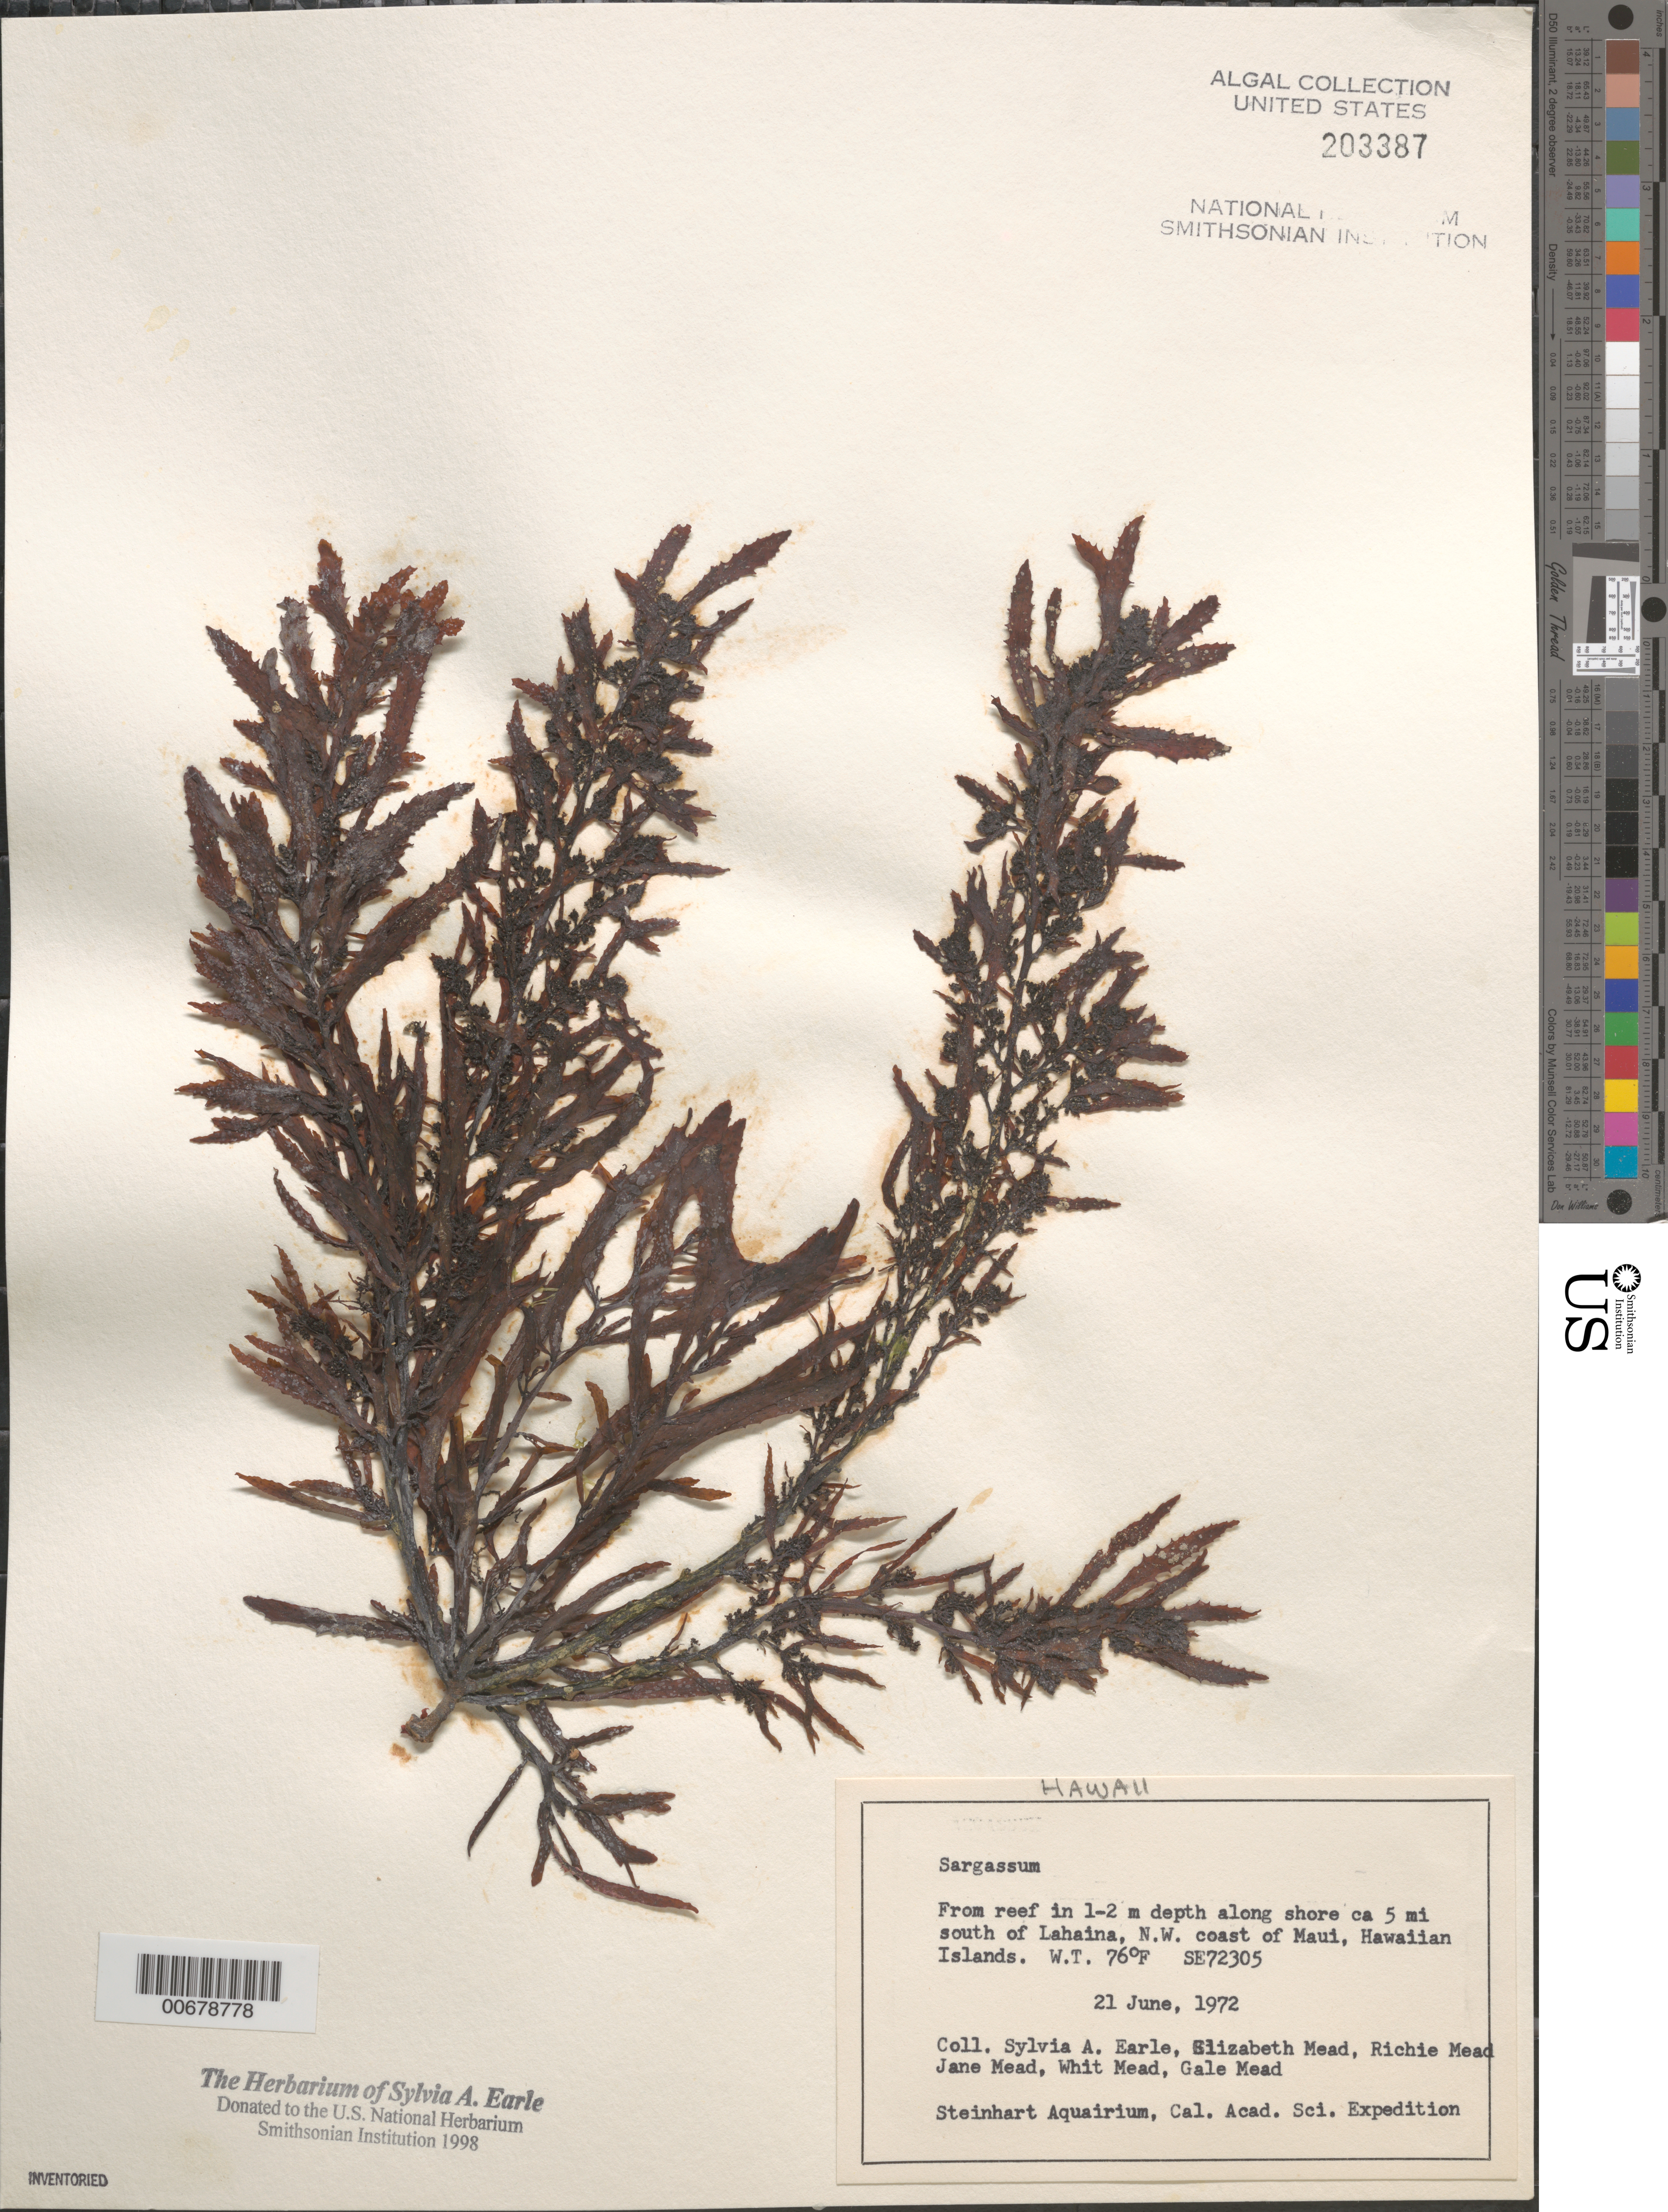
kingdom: Chromista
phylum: Ochrophyta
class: Phaeophyceae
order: Fucales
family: Sargassaceae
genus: Sargassum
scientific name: Sargassum sp.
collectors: S. A. Earle, J. Mead, E. Mead, R. Mead, W. Mead & G. W. Mead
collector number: SE 72305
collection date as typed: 21 Jun 1972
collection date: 1972-06-21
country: United States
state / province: Hawaii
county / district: Maui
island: Maui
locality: Shore ca. 5 miles south of Lahaina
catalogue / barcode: US 203387